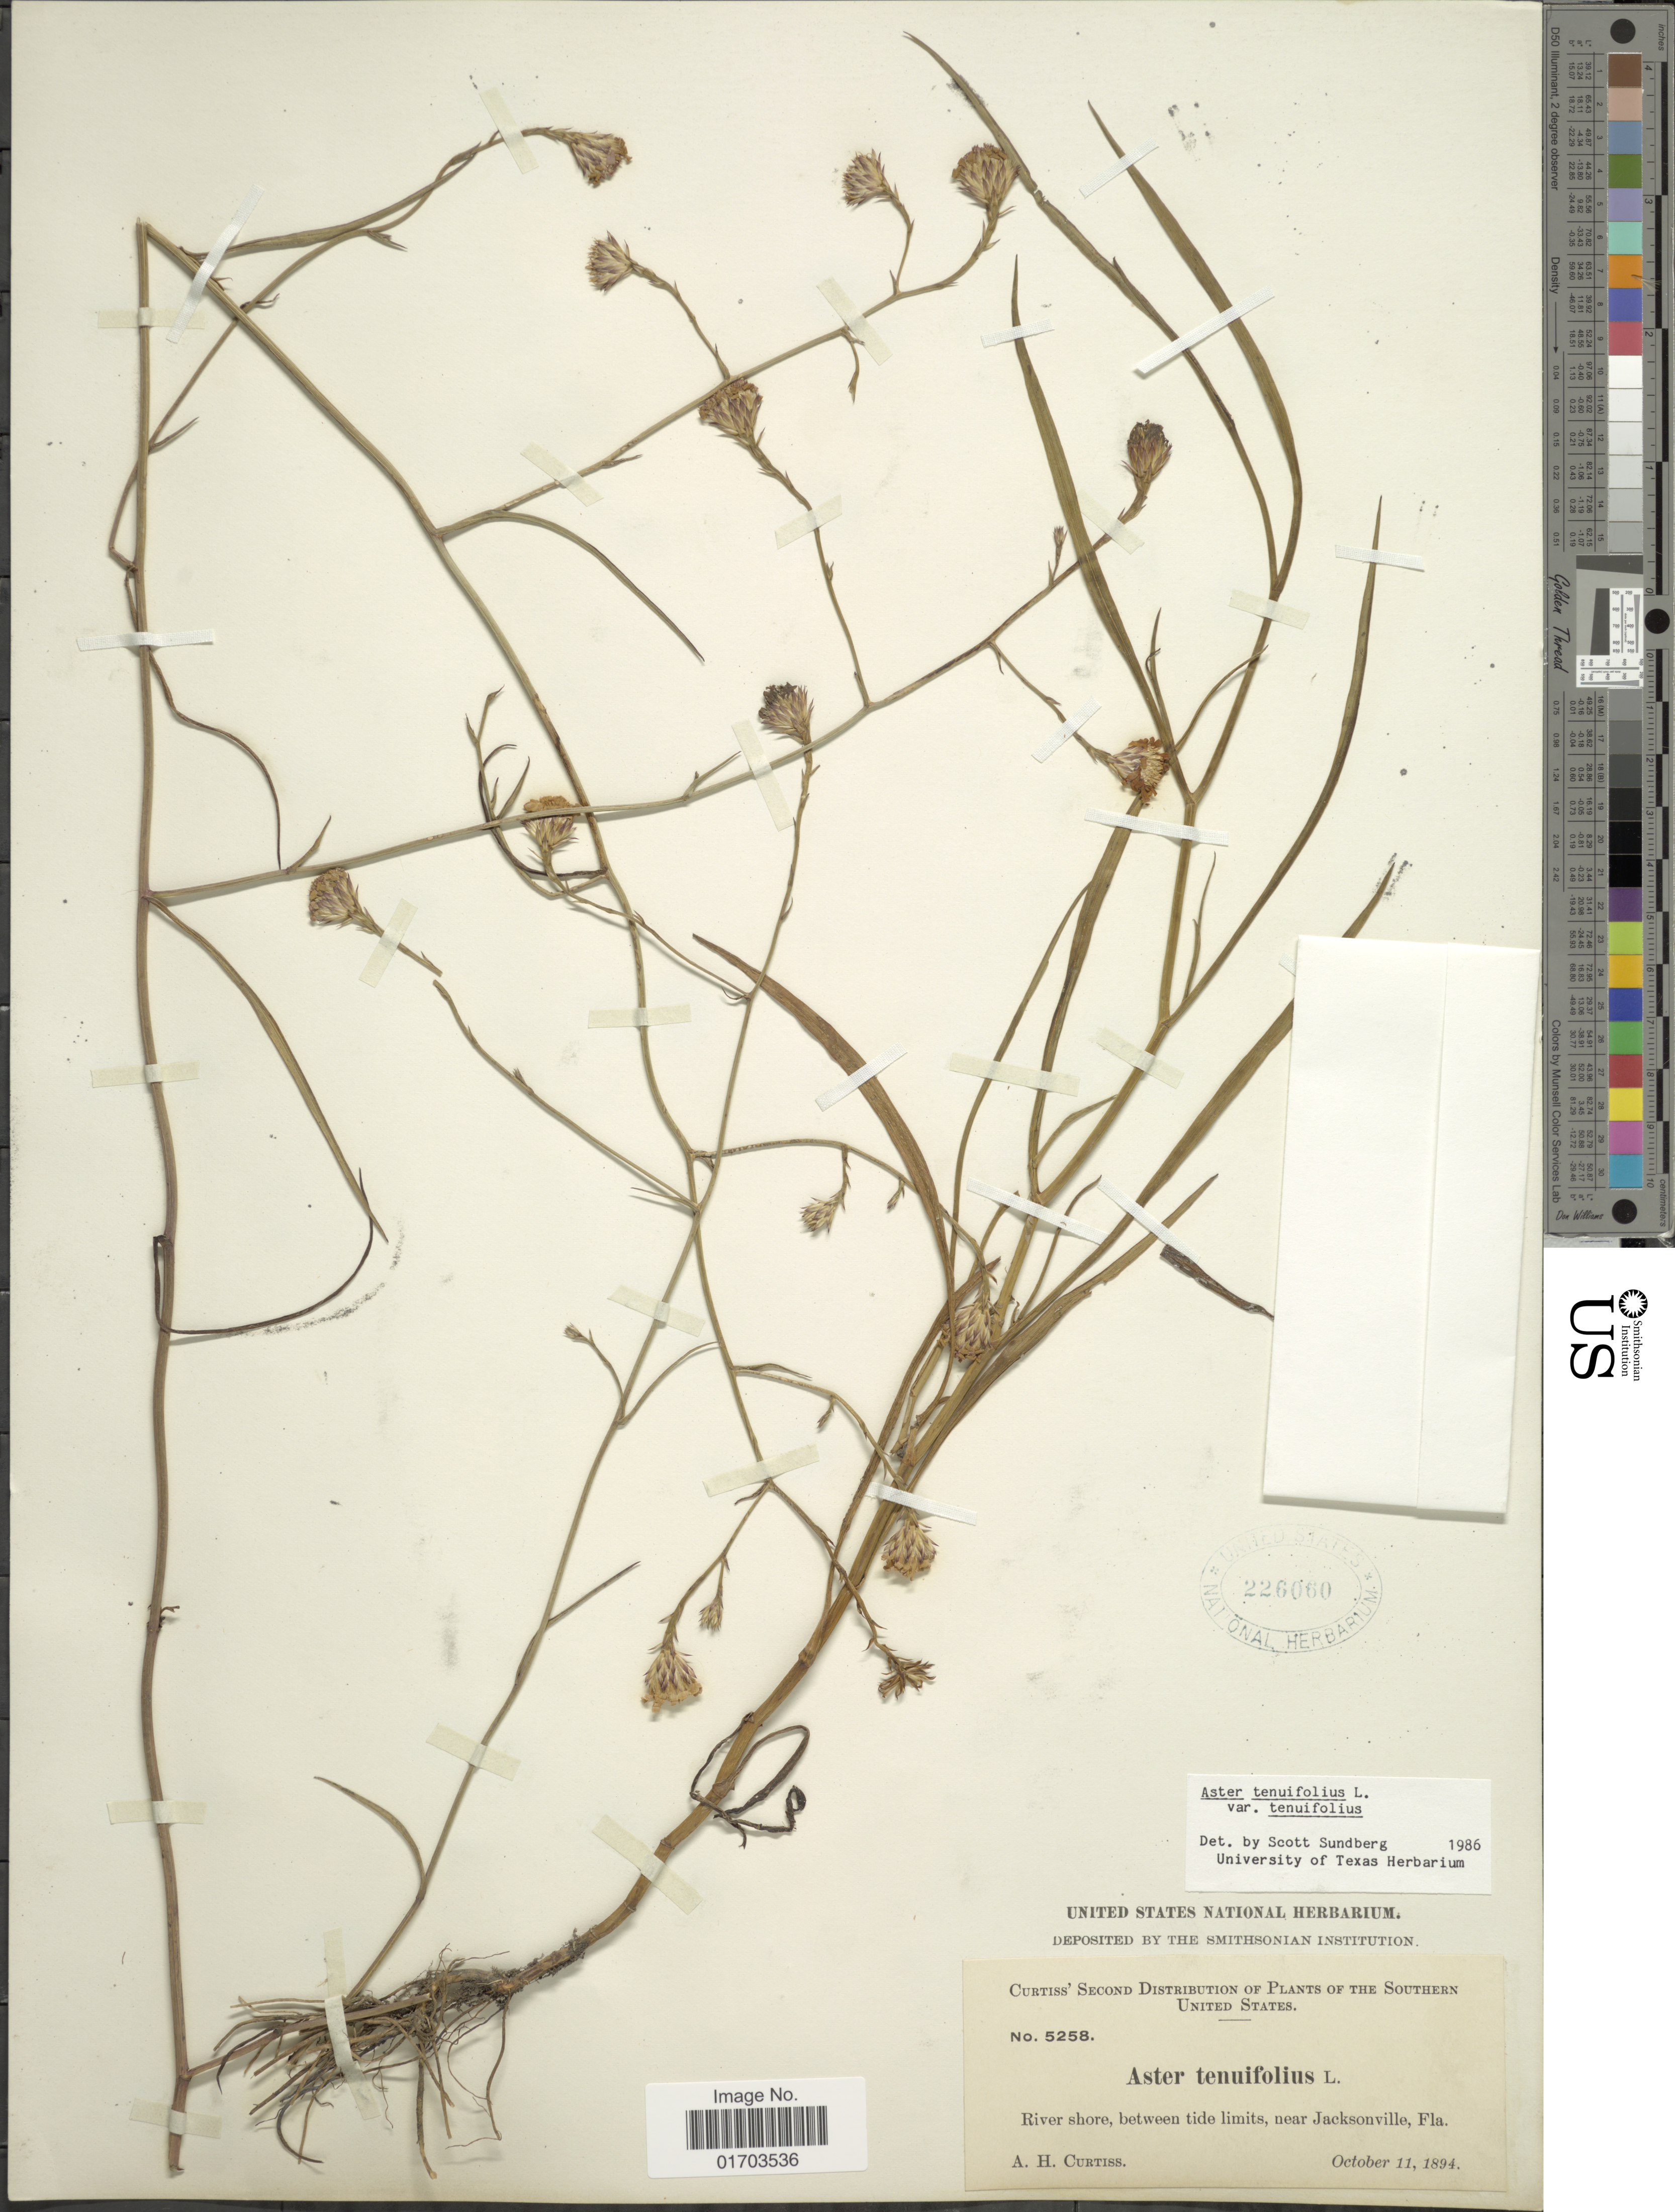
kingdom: Plantae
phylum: Tracheophyta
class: Magnoliopsida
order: Asterales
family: Asteraceae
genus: Symphyotrichum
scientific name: Symphyotrichum tenuifolium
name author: (L.) G.L. Nesom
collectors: A. H. Curtiss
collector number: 5258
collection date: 1894-10-11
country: United States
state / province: Florida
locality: River shore, between tide limits, near Jacksonville.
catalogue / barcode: US 226060